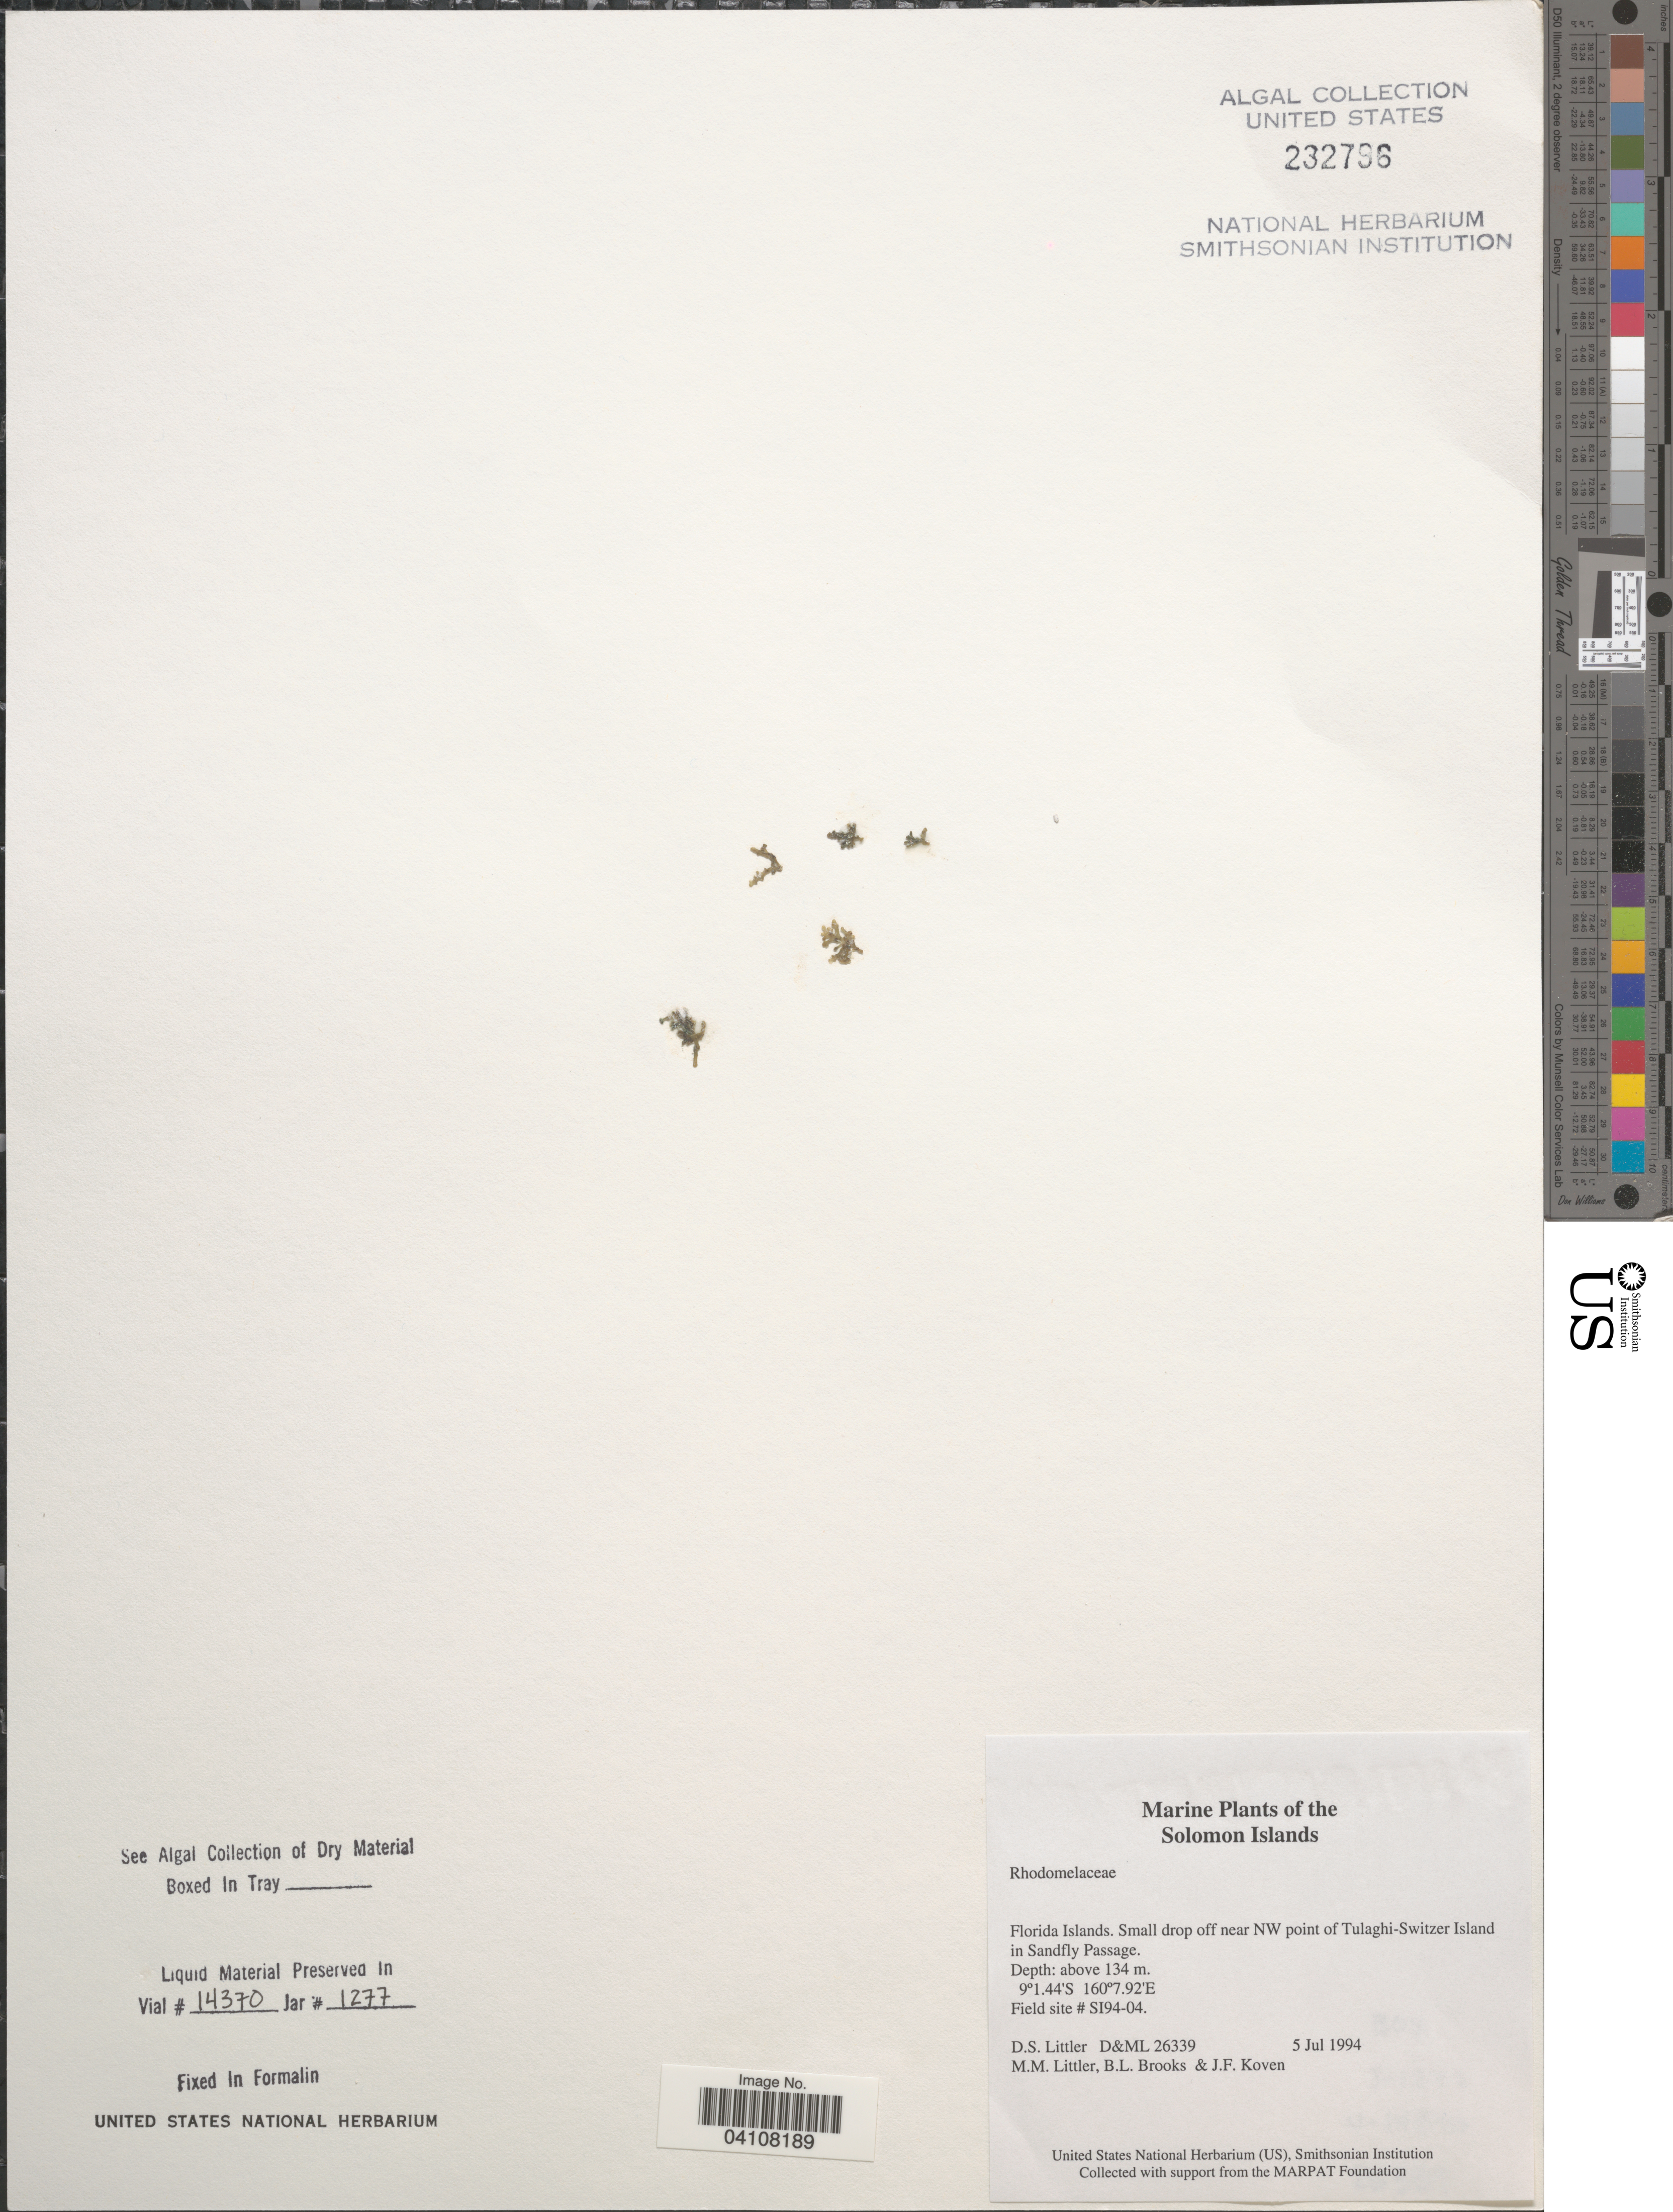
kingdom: Plantae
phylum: Rhodophyta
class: Florideophyceae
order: Ceramiales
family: Rhodomelaceae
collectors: D. S. Littler, B. Brooks & J. Koven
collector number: D&ML26339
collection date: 1994-07-05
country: Solomon Islands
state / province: Solomon Islands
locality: Florida Islands. Small drop off near NW point of Tulaghi-Switzer Island in Sandfly Passage. Field site # SI94-04.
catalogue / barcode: US 232796